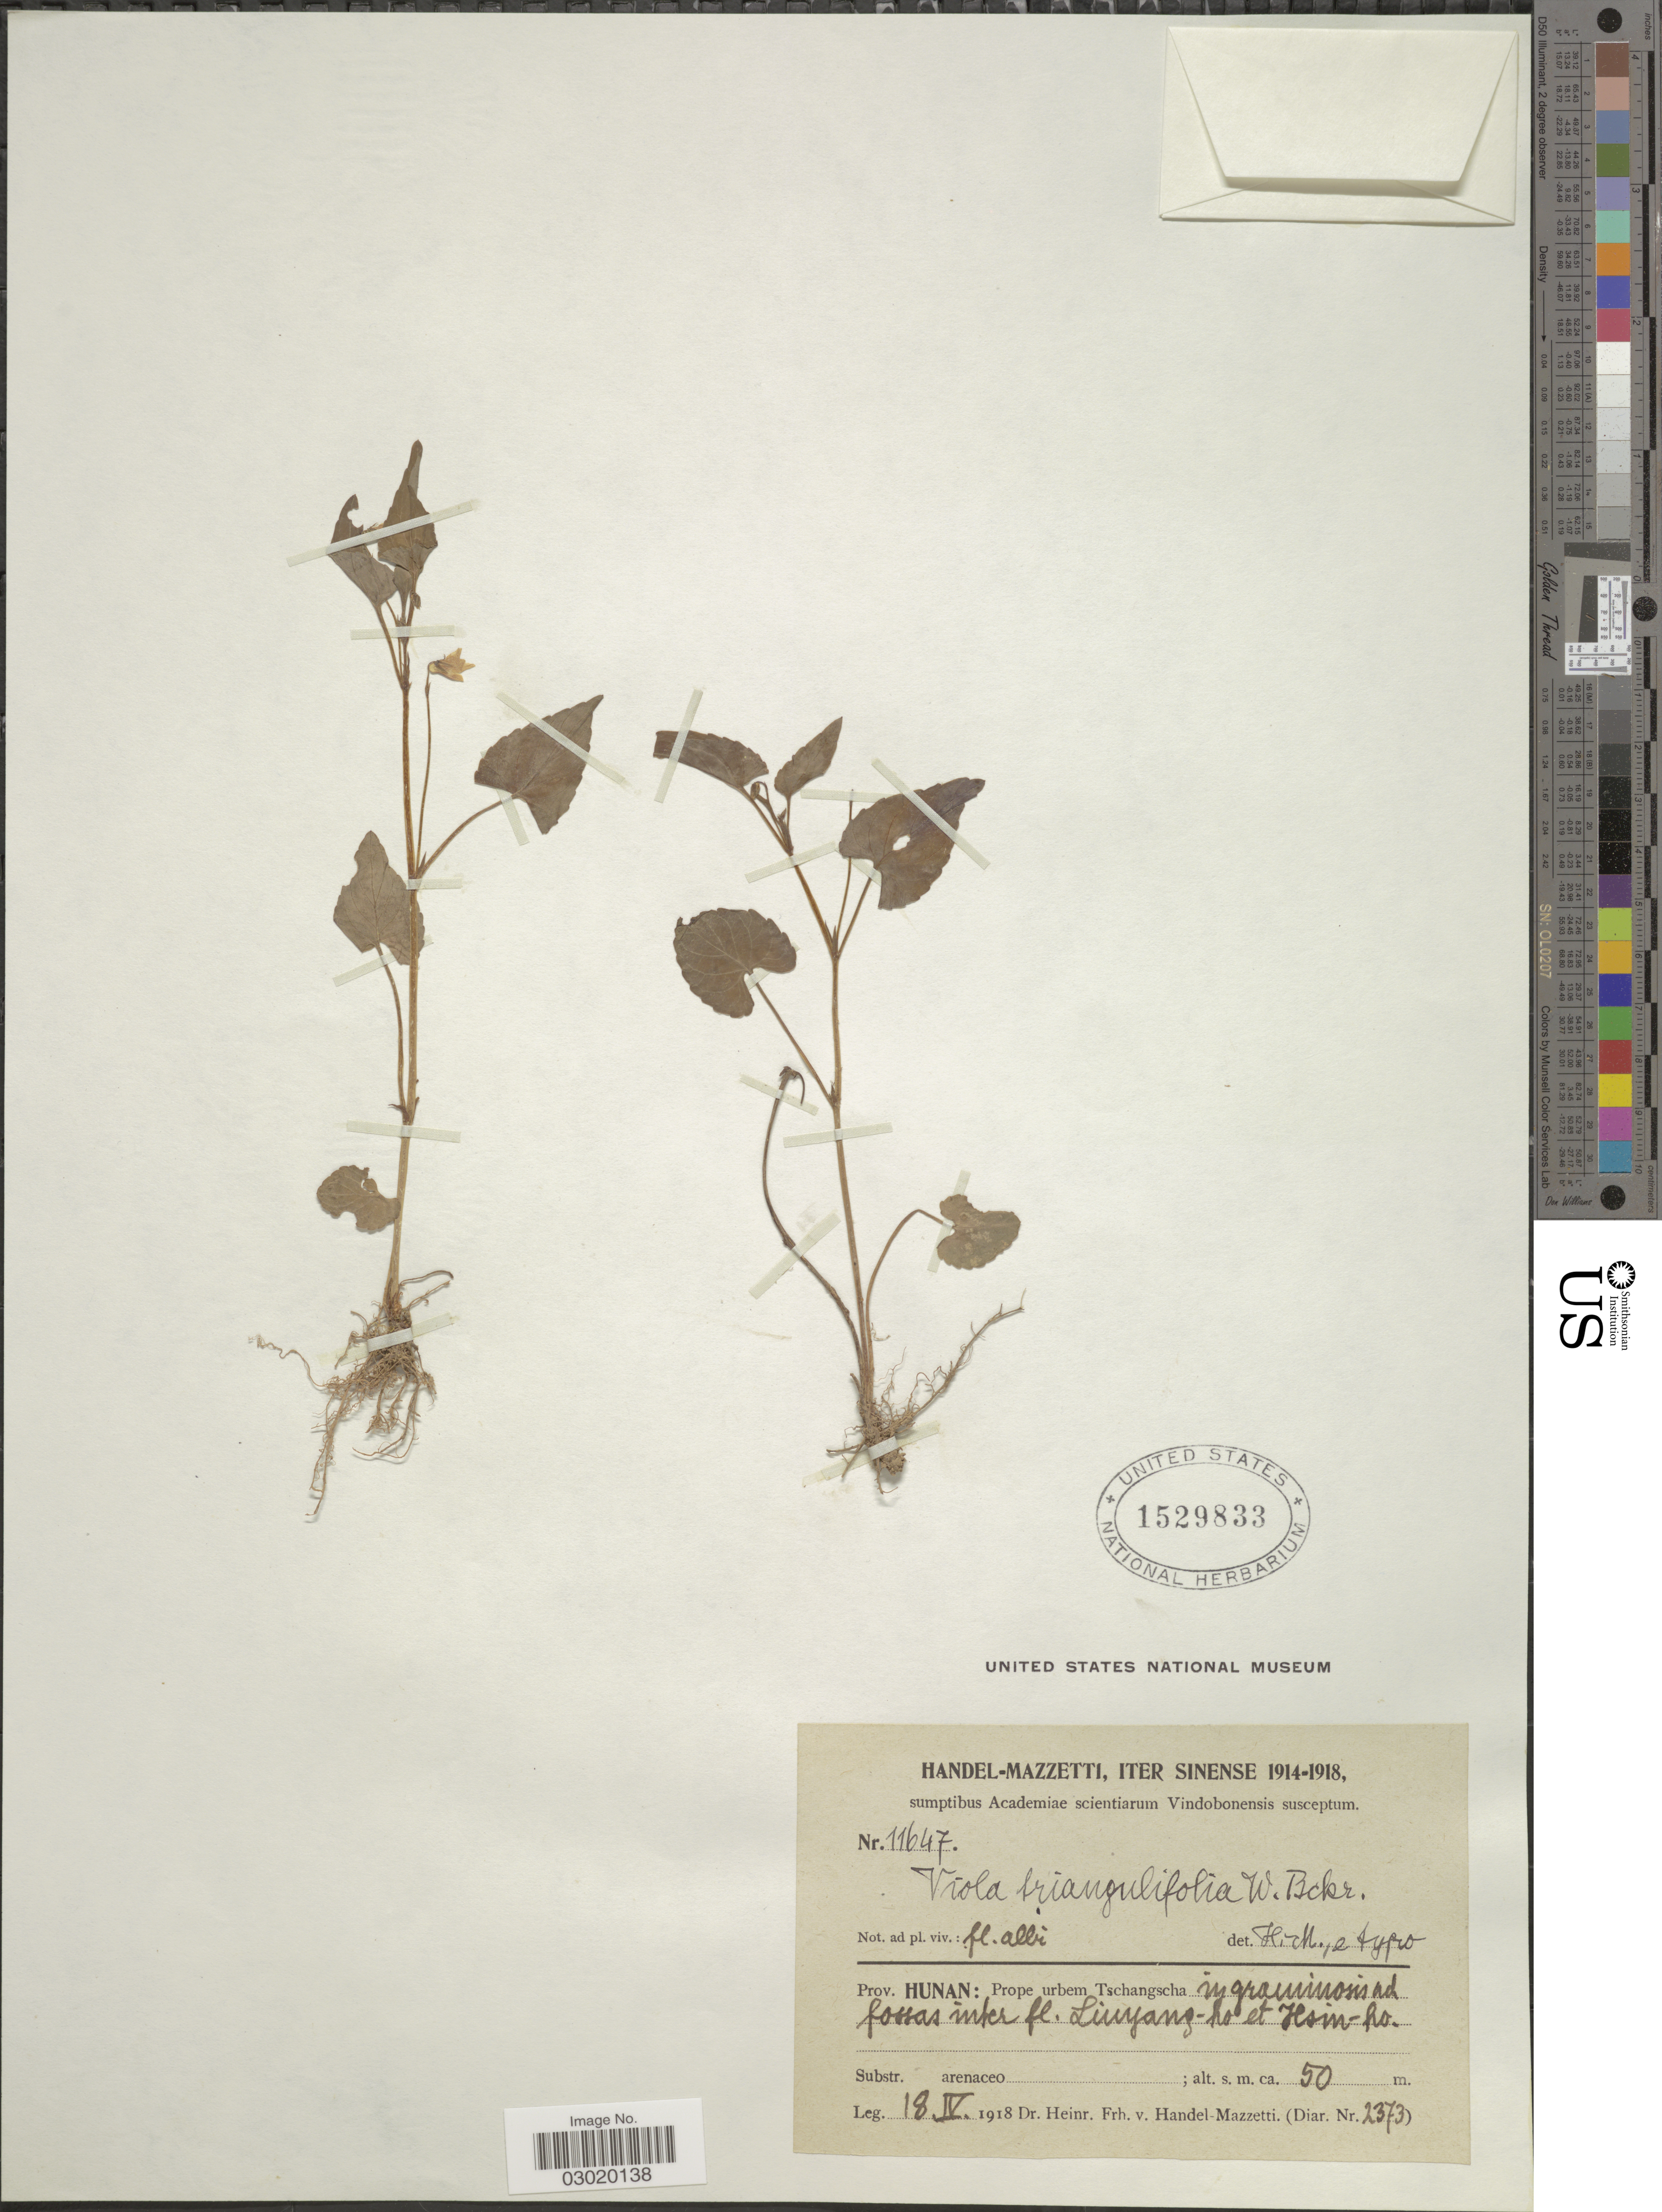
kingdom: Plantae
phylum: Tracheophyta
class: Magnoliopsida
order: Malpighiales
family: Violaceae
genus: Viola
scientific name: Viola triangulifolia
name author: W. Becker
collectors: H. Handel-Mazzetti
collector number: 11647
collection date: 1918-04-18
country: China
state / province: Hunan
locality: Prov. Hunan: Prope urbem Tschangscha in graminosis ad fossas inter fl. Linyang-ho et Hsin-ho.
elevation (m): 50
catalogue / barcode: US 1529833